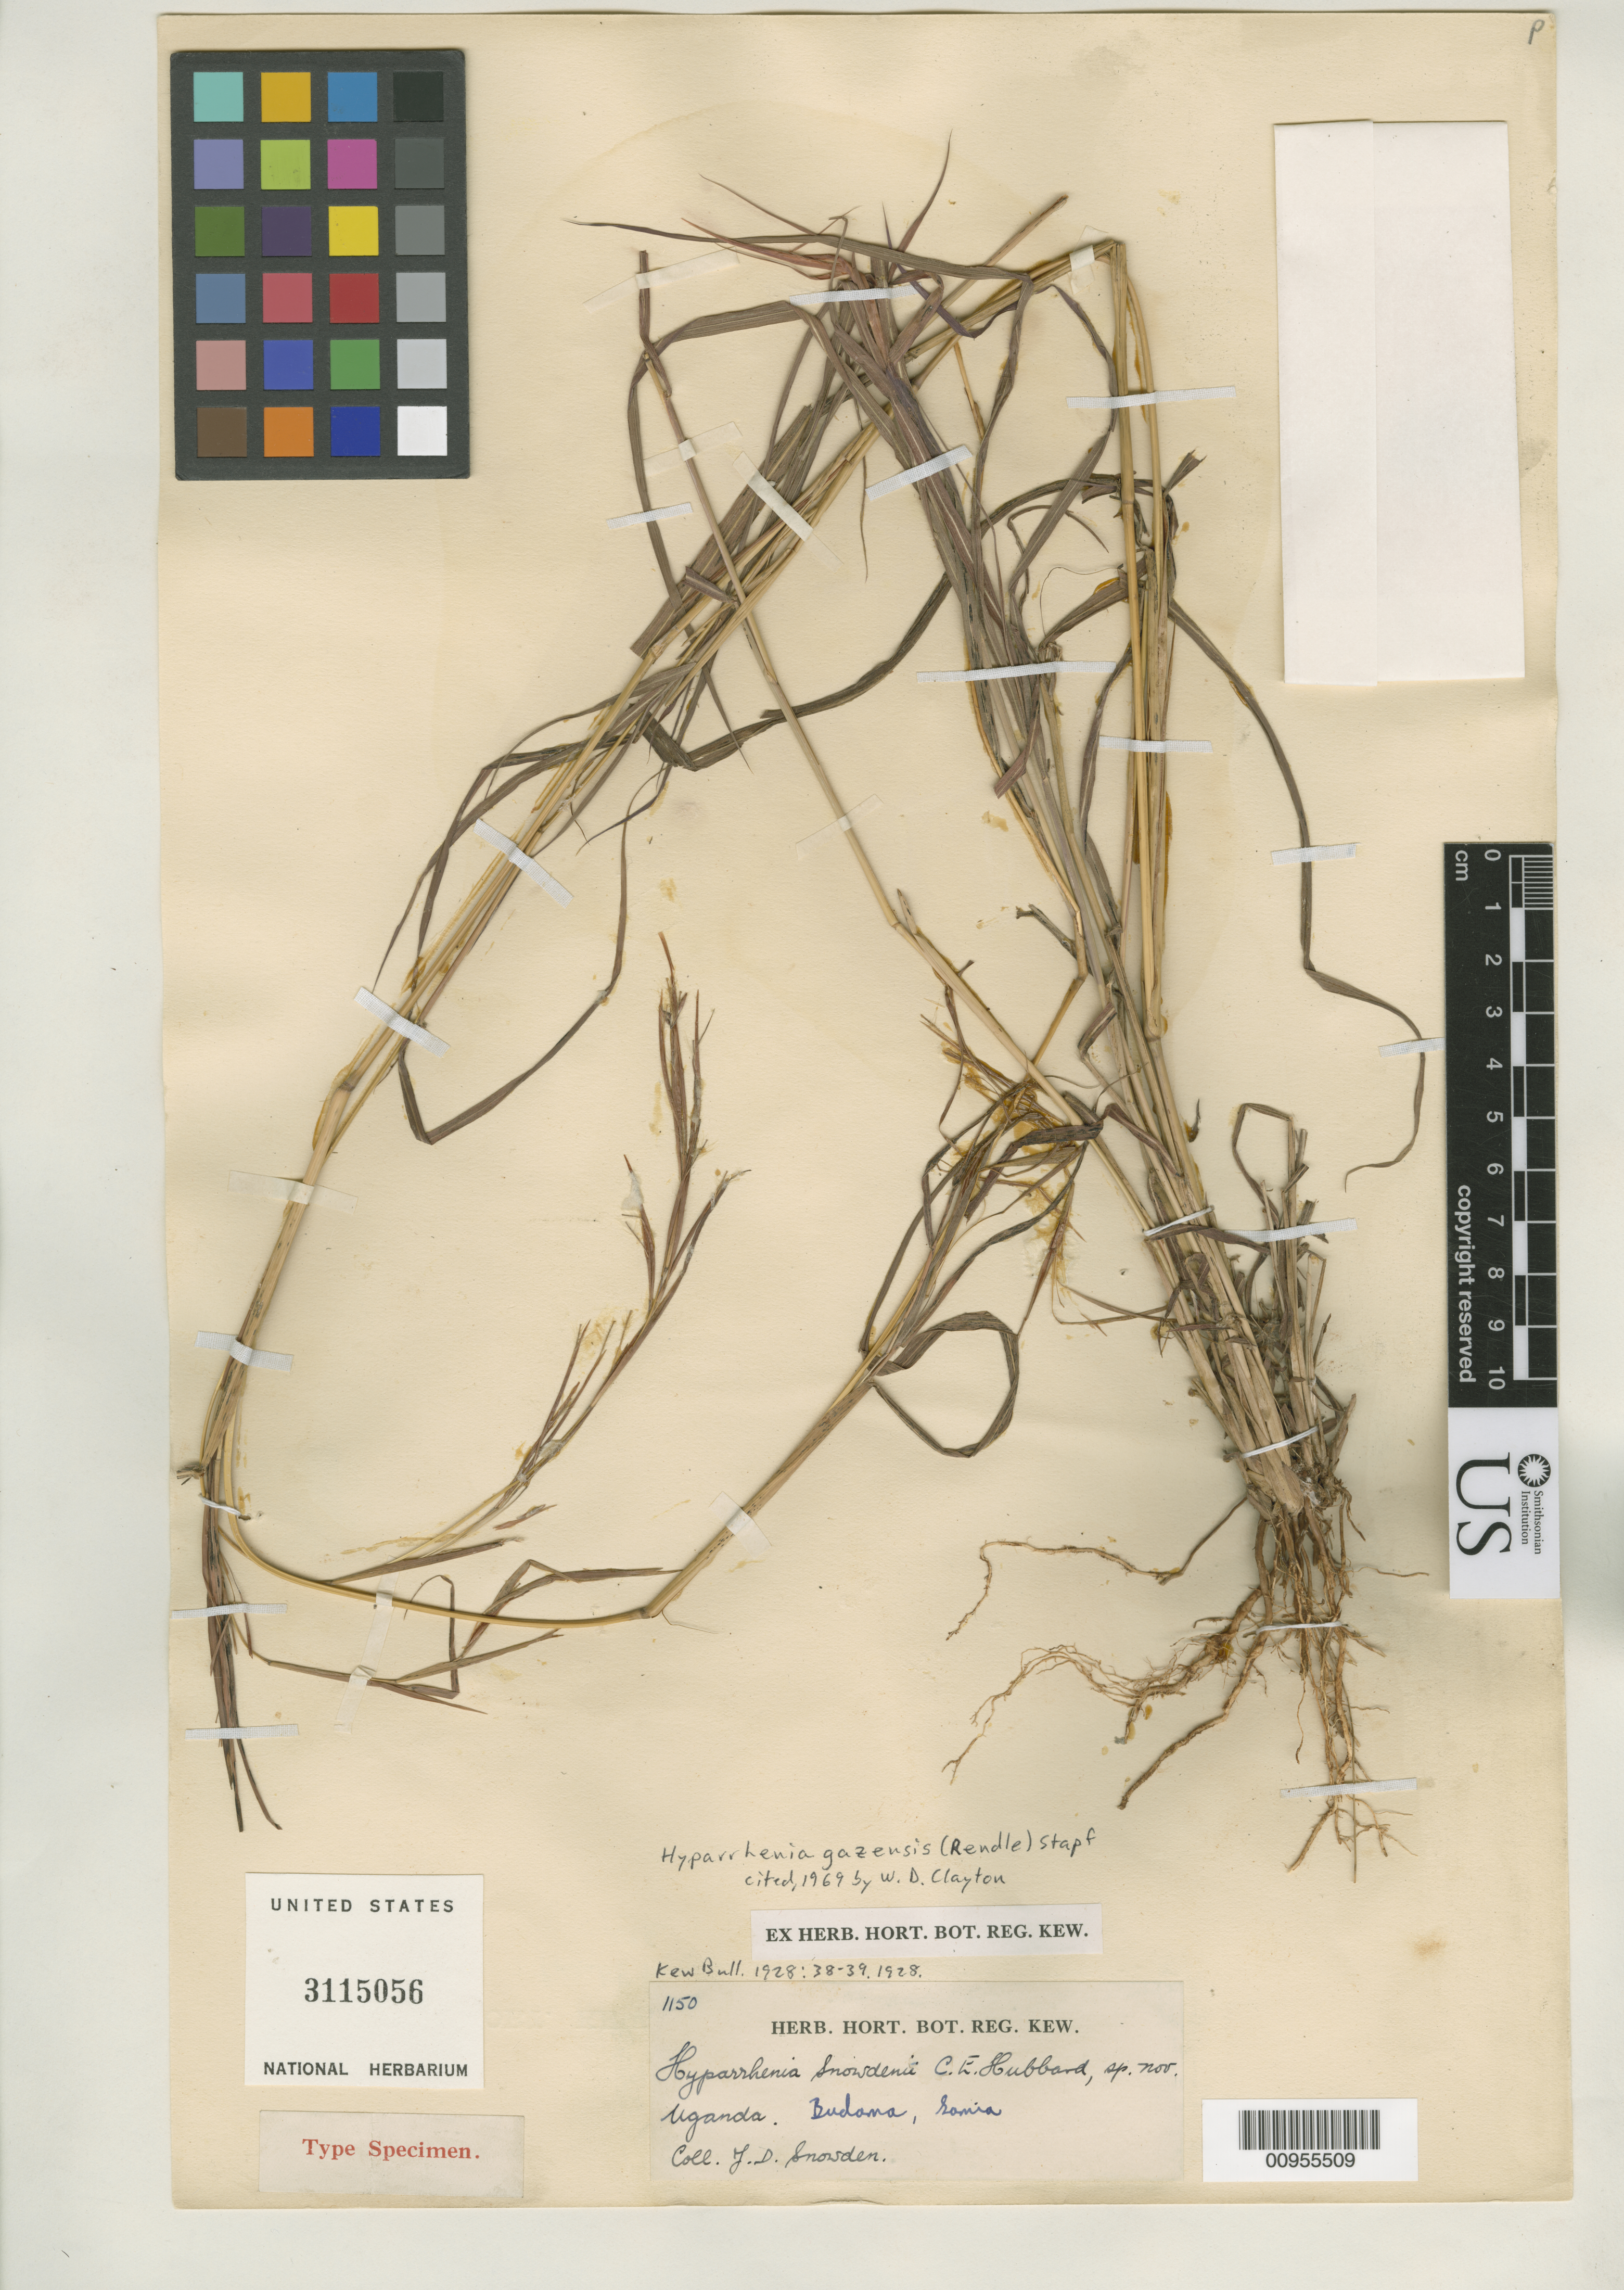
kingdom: Plantae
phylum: Tracheophyta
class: Liliopsida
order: Poales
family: Poaceae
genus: Hyparrhenia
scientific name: Hyparrhenia snowdenii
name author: C.E. Hubb.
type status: Isotype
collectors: J. D.Snowden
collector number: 1150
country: Uganda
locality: Budama, Samia.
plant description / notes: Currently accepted name as cited by W.D. Clayton (1969).; Ex Herb. Hort. Bot. Reg. Kew.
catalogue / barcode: US 3115056